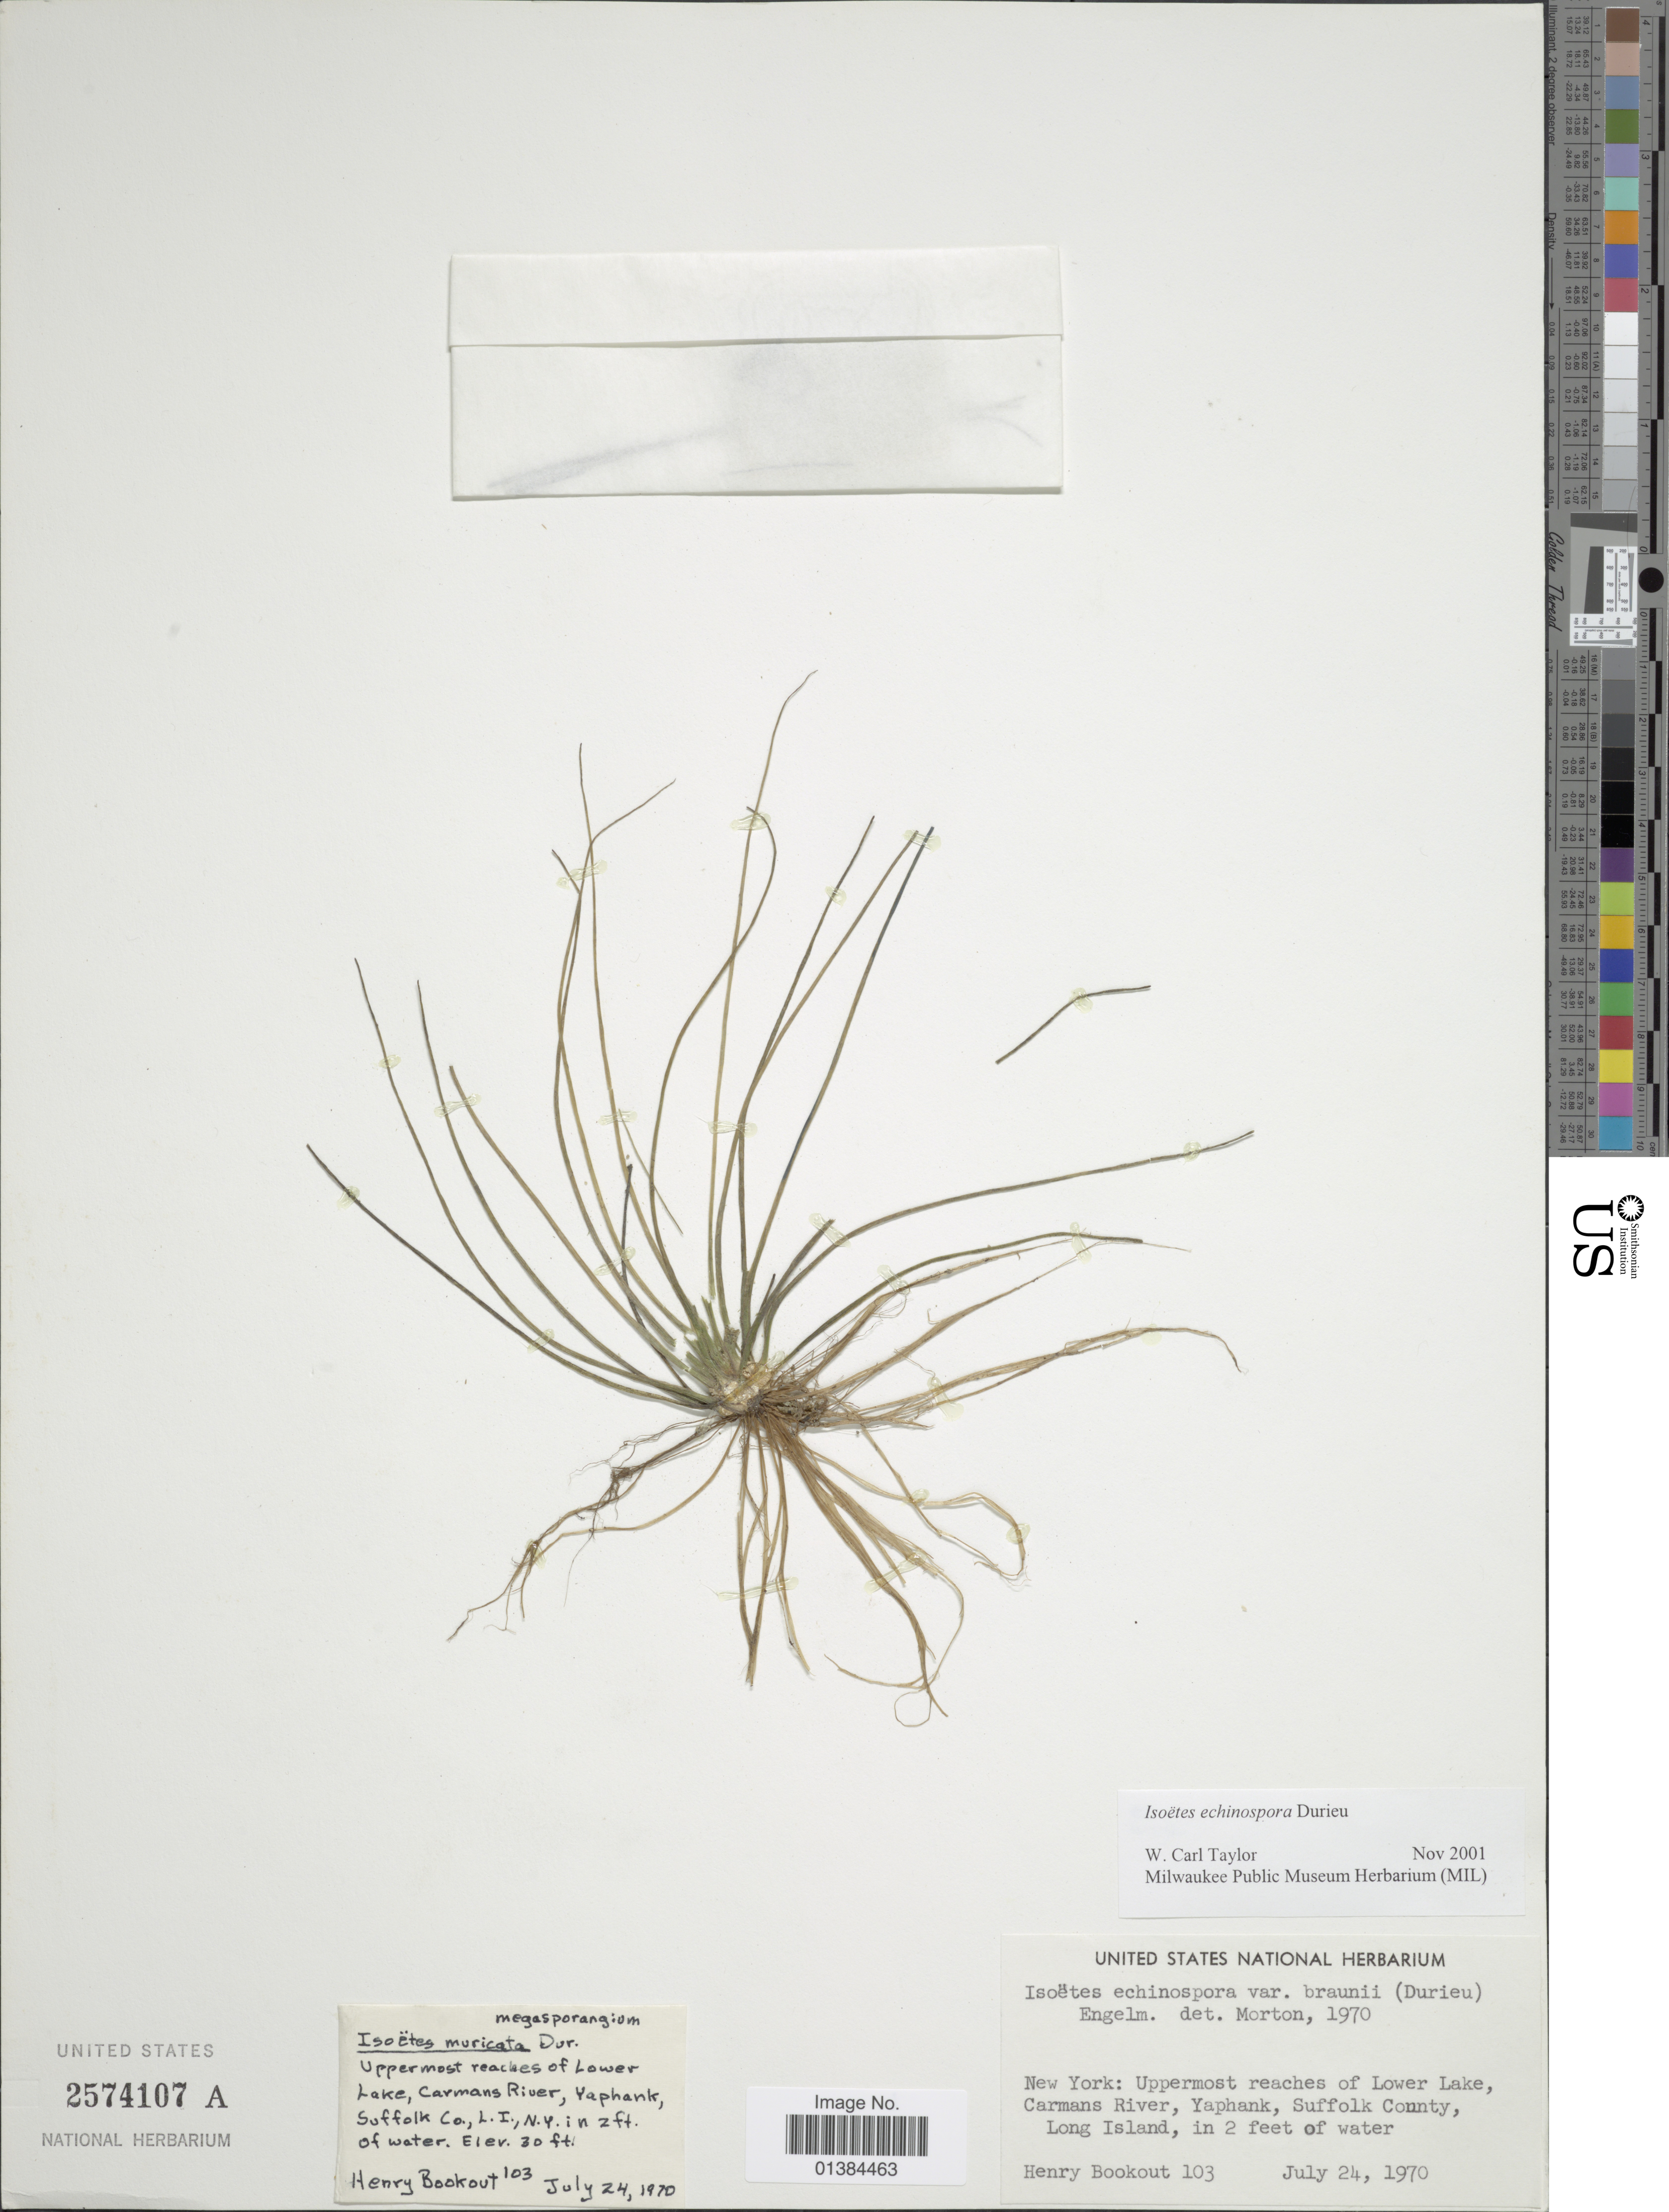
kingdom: Plantae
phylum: Tracheophyta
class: Lycopodiopsida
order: Isoetales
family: Isoetaceae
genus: Isoetes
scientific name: Isoetes echinospora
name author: Durieu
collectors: H. Bookout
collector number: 103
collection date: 1970-07-24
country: United States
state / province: New York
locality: Uppermost reaches in Lower Lake, Carmans River, Yaphank, Suffolk County, Long Island, in 2 feet of water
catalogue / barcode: US 2574107A